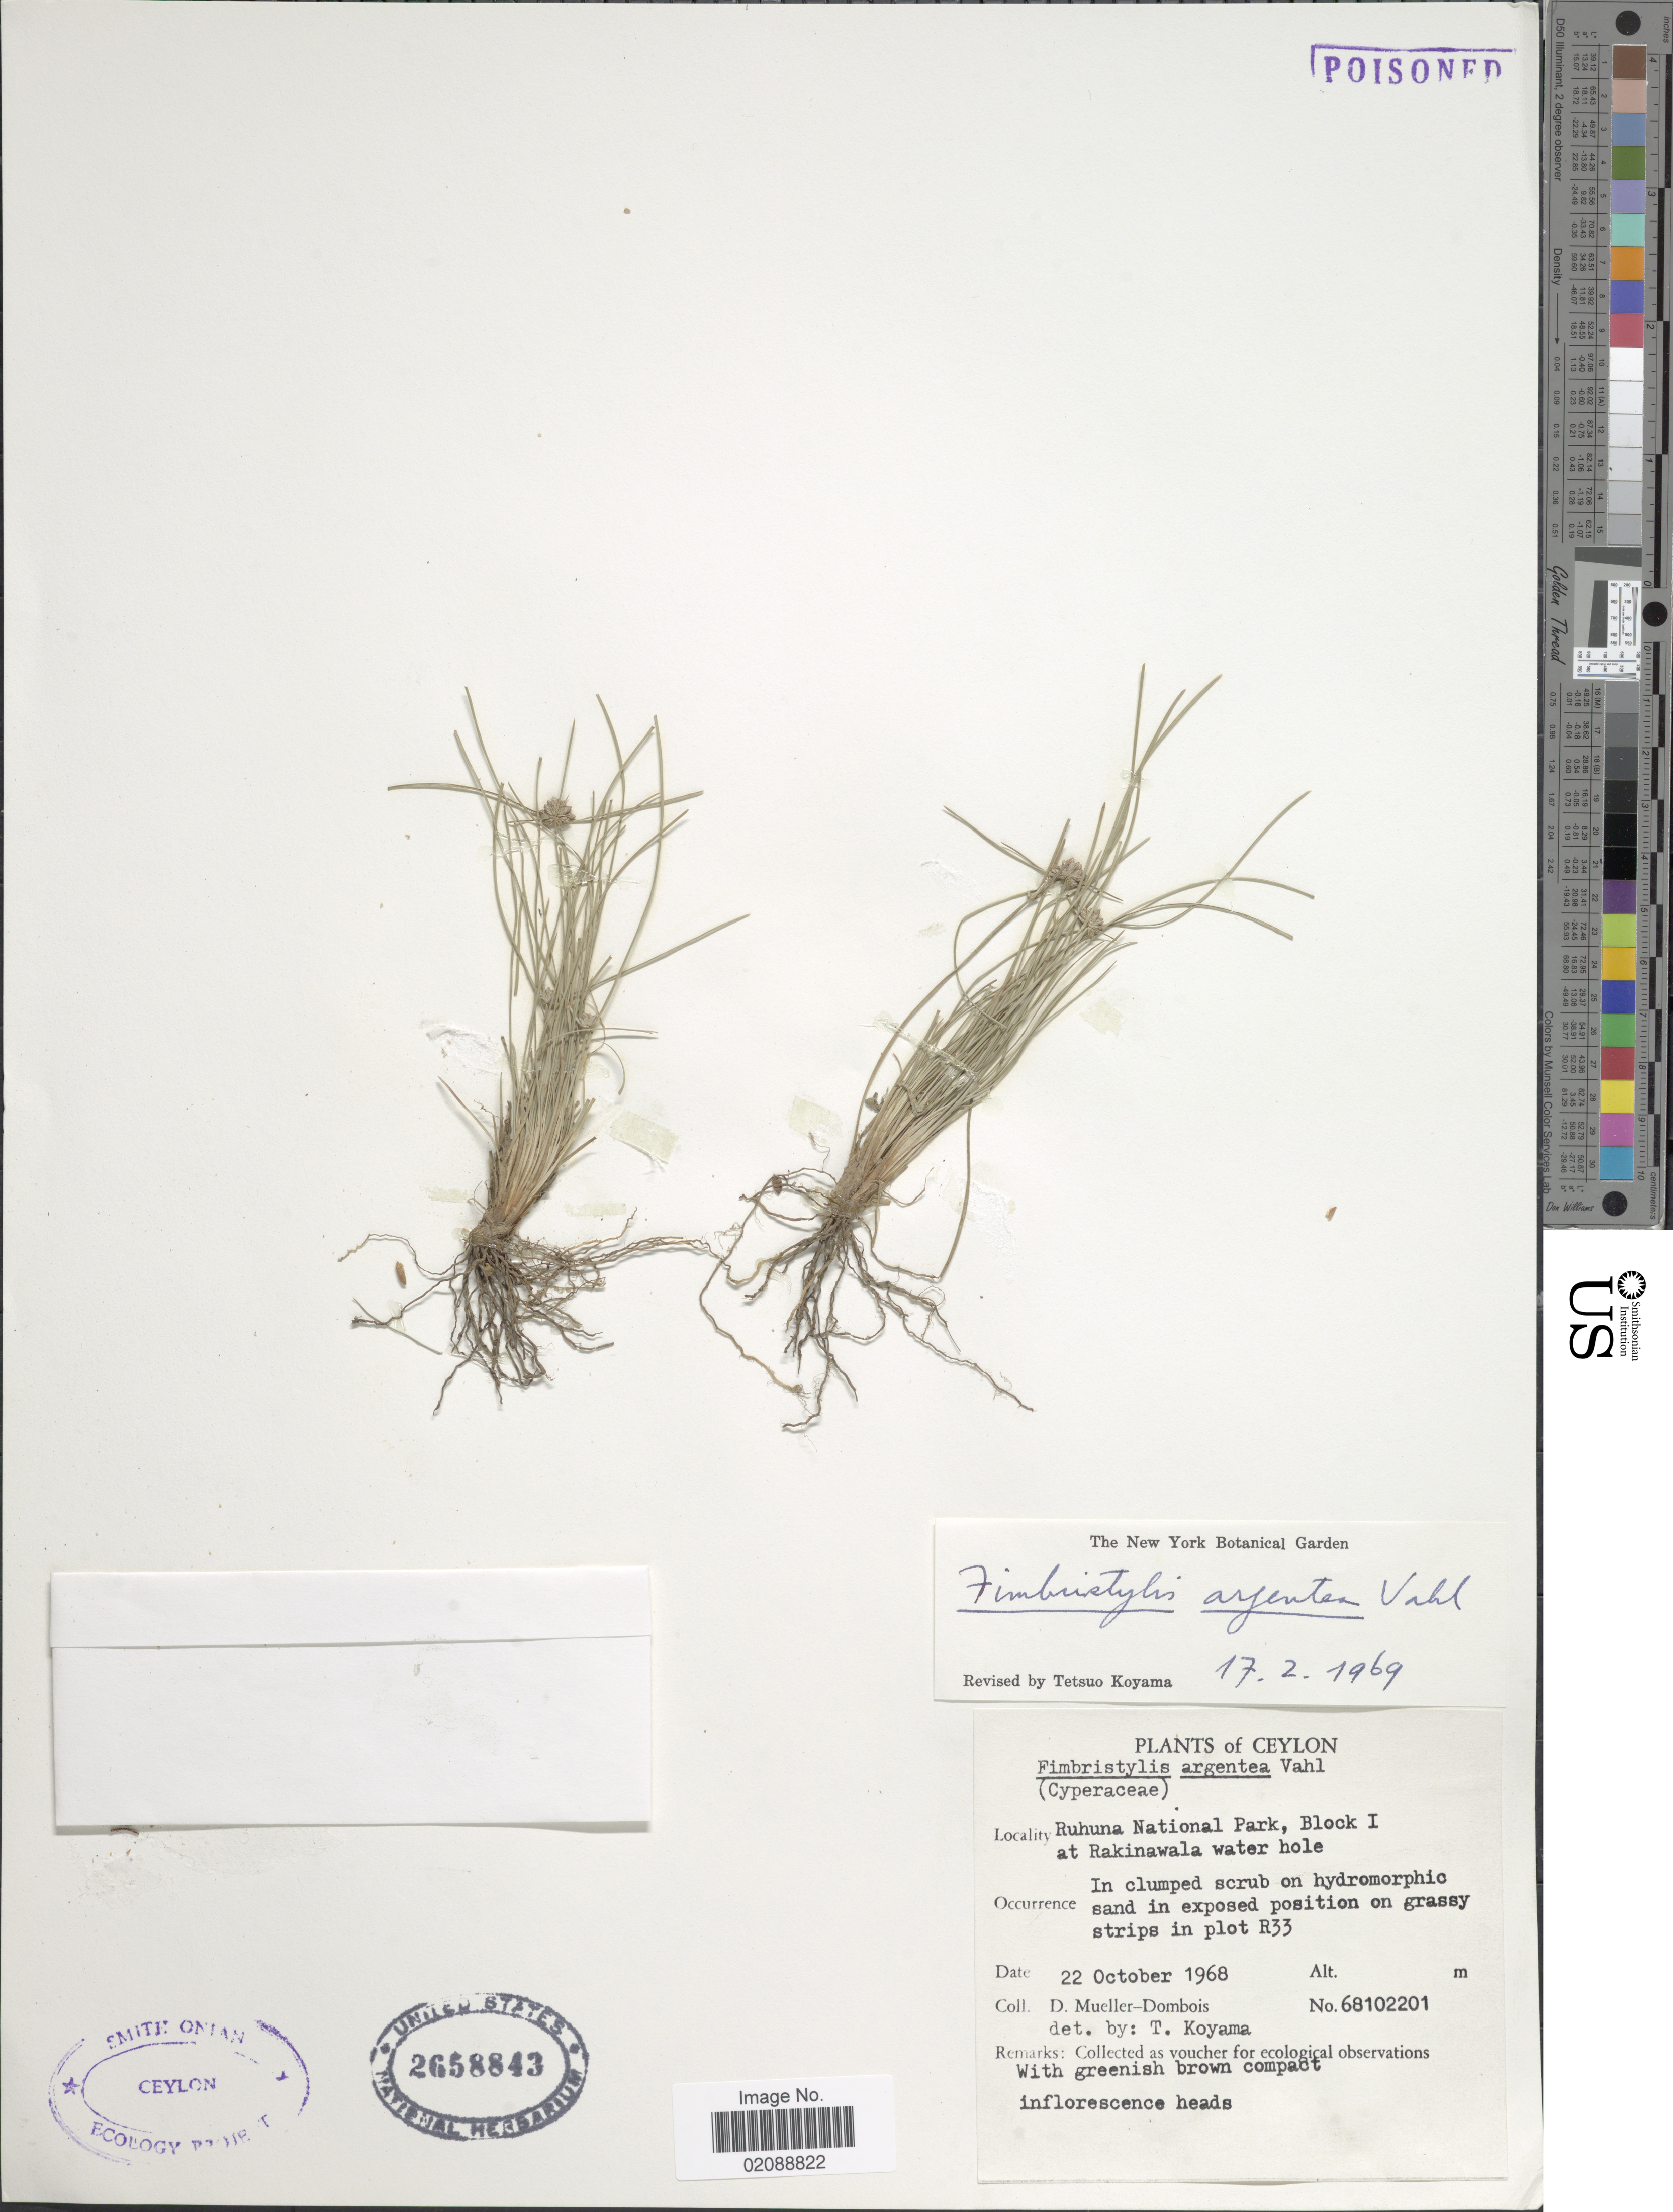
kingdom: Plantae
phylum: Tracheophyta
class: Liliopsida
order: Poales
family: Cyperaceae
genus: Fimbristylis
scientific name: Fimbristylis argentea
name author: (Rottb.) Vahl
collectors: D. Mueller-Dombois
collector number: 68102201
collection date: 1968-10-22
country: Sri Lanka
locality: Ceylon, Ruhuna National Park, Blok I at Rakinawala water hole, in exposed position on grassy strips in plot R33.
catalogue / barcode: US 2658843